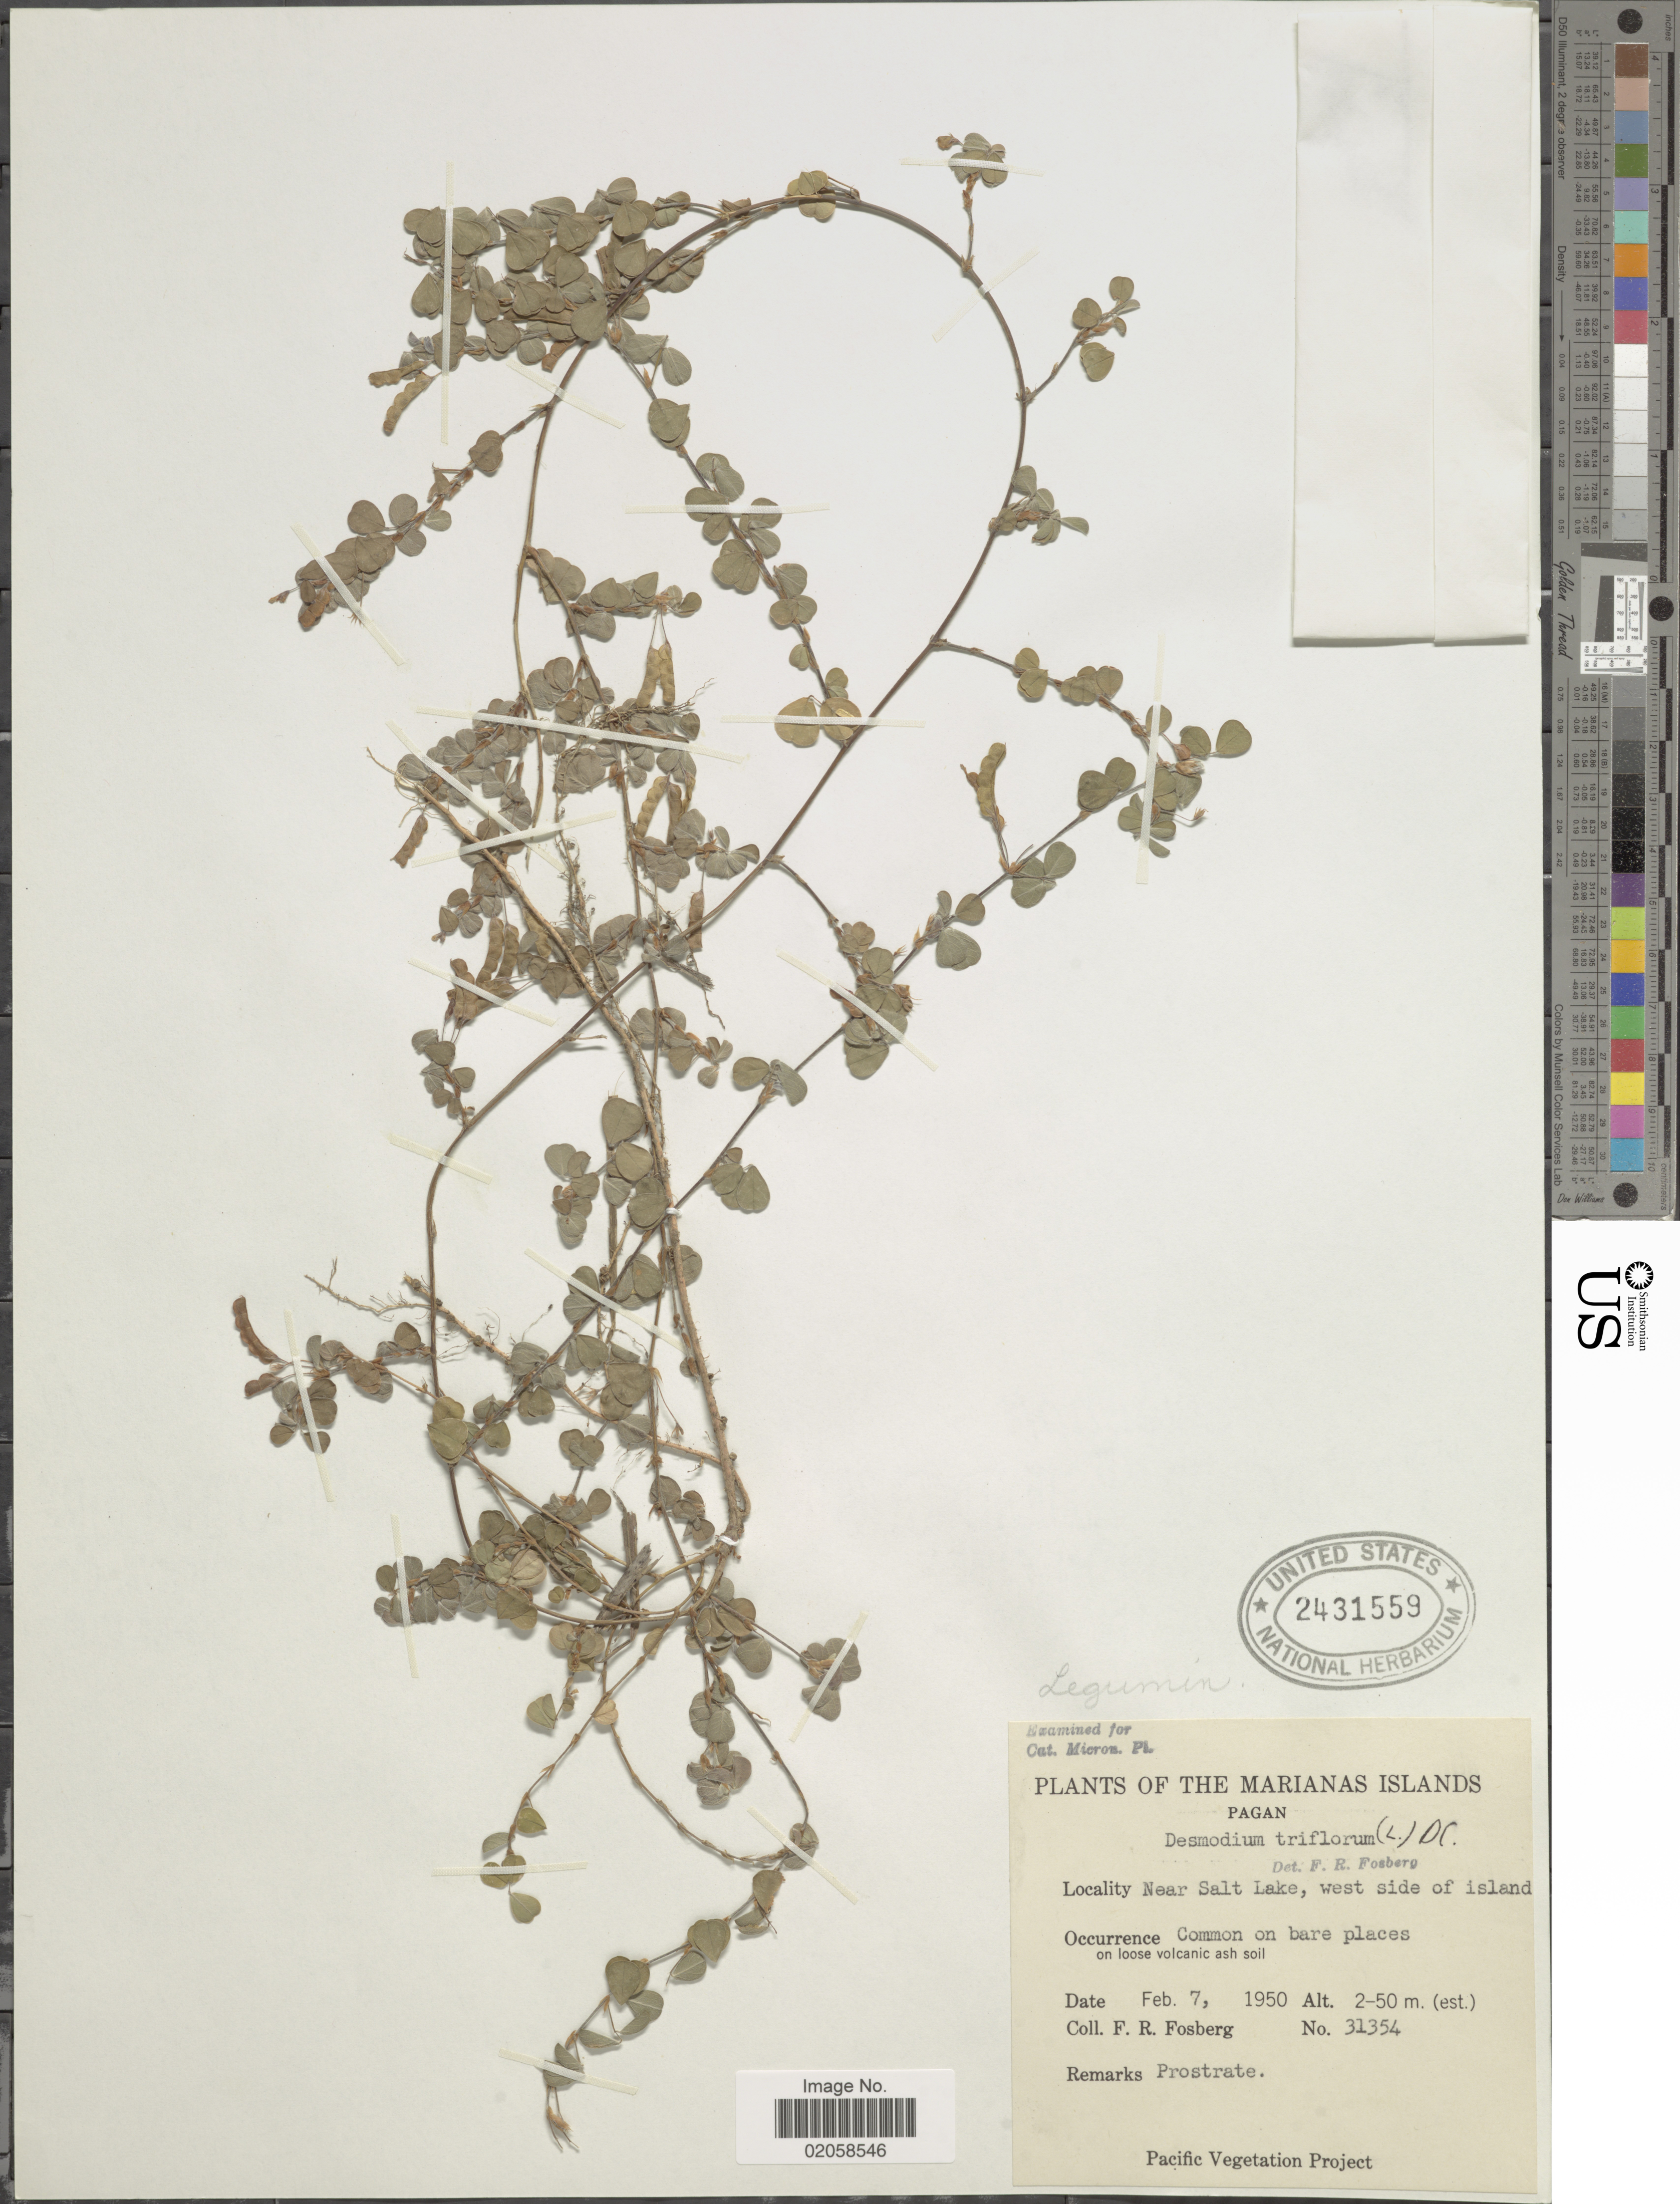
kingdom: Plantae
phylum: Tracheophyta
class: Magnoliopsida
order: Fabales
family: Fabaceae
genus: Grona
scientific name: Grona triflora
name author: (L.) H. Ohashi & K. Ohashi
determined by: Strong, Mark T., (BOT), Smithsonian Institution - National Museum of Natural History (UNITED STATES)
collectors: F. R. Fosberg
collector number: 31354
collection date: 1950-02-07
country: Northern Mariana Islands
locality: The Mariana Islands, Pagan, near Salt lake, west side of Island, common on bare places.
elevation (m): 2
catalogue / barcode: US 2431559